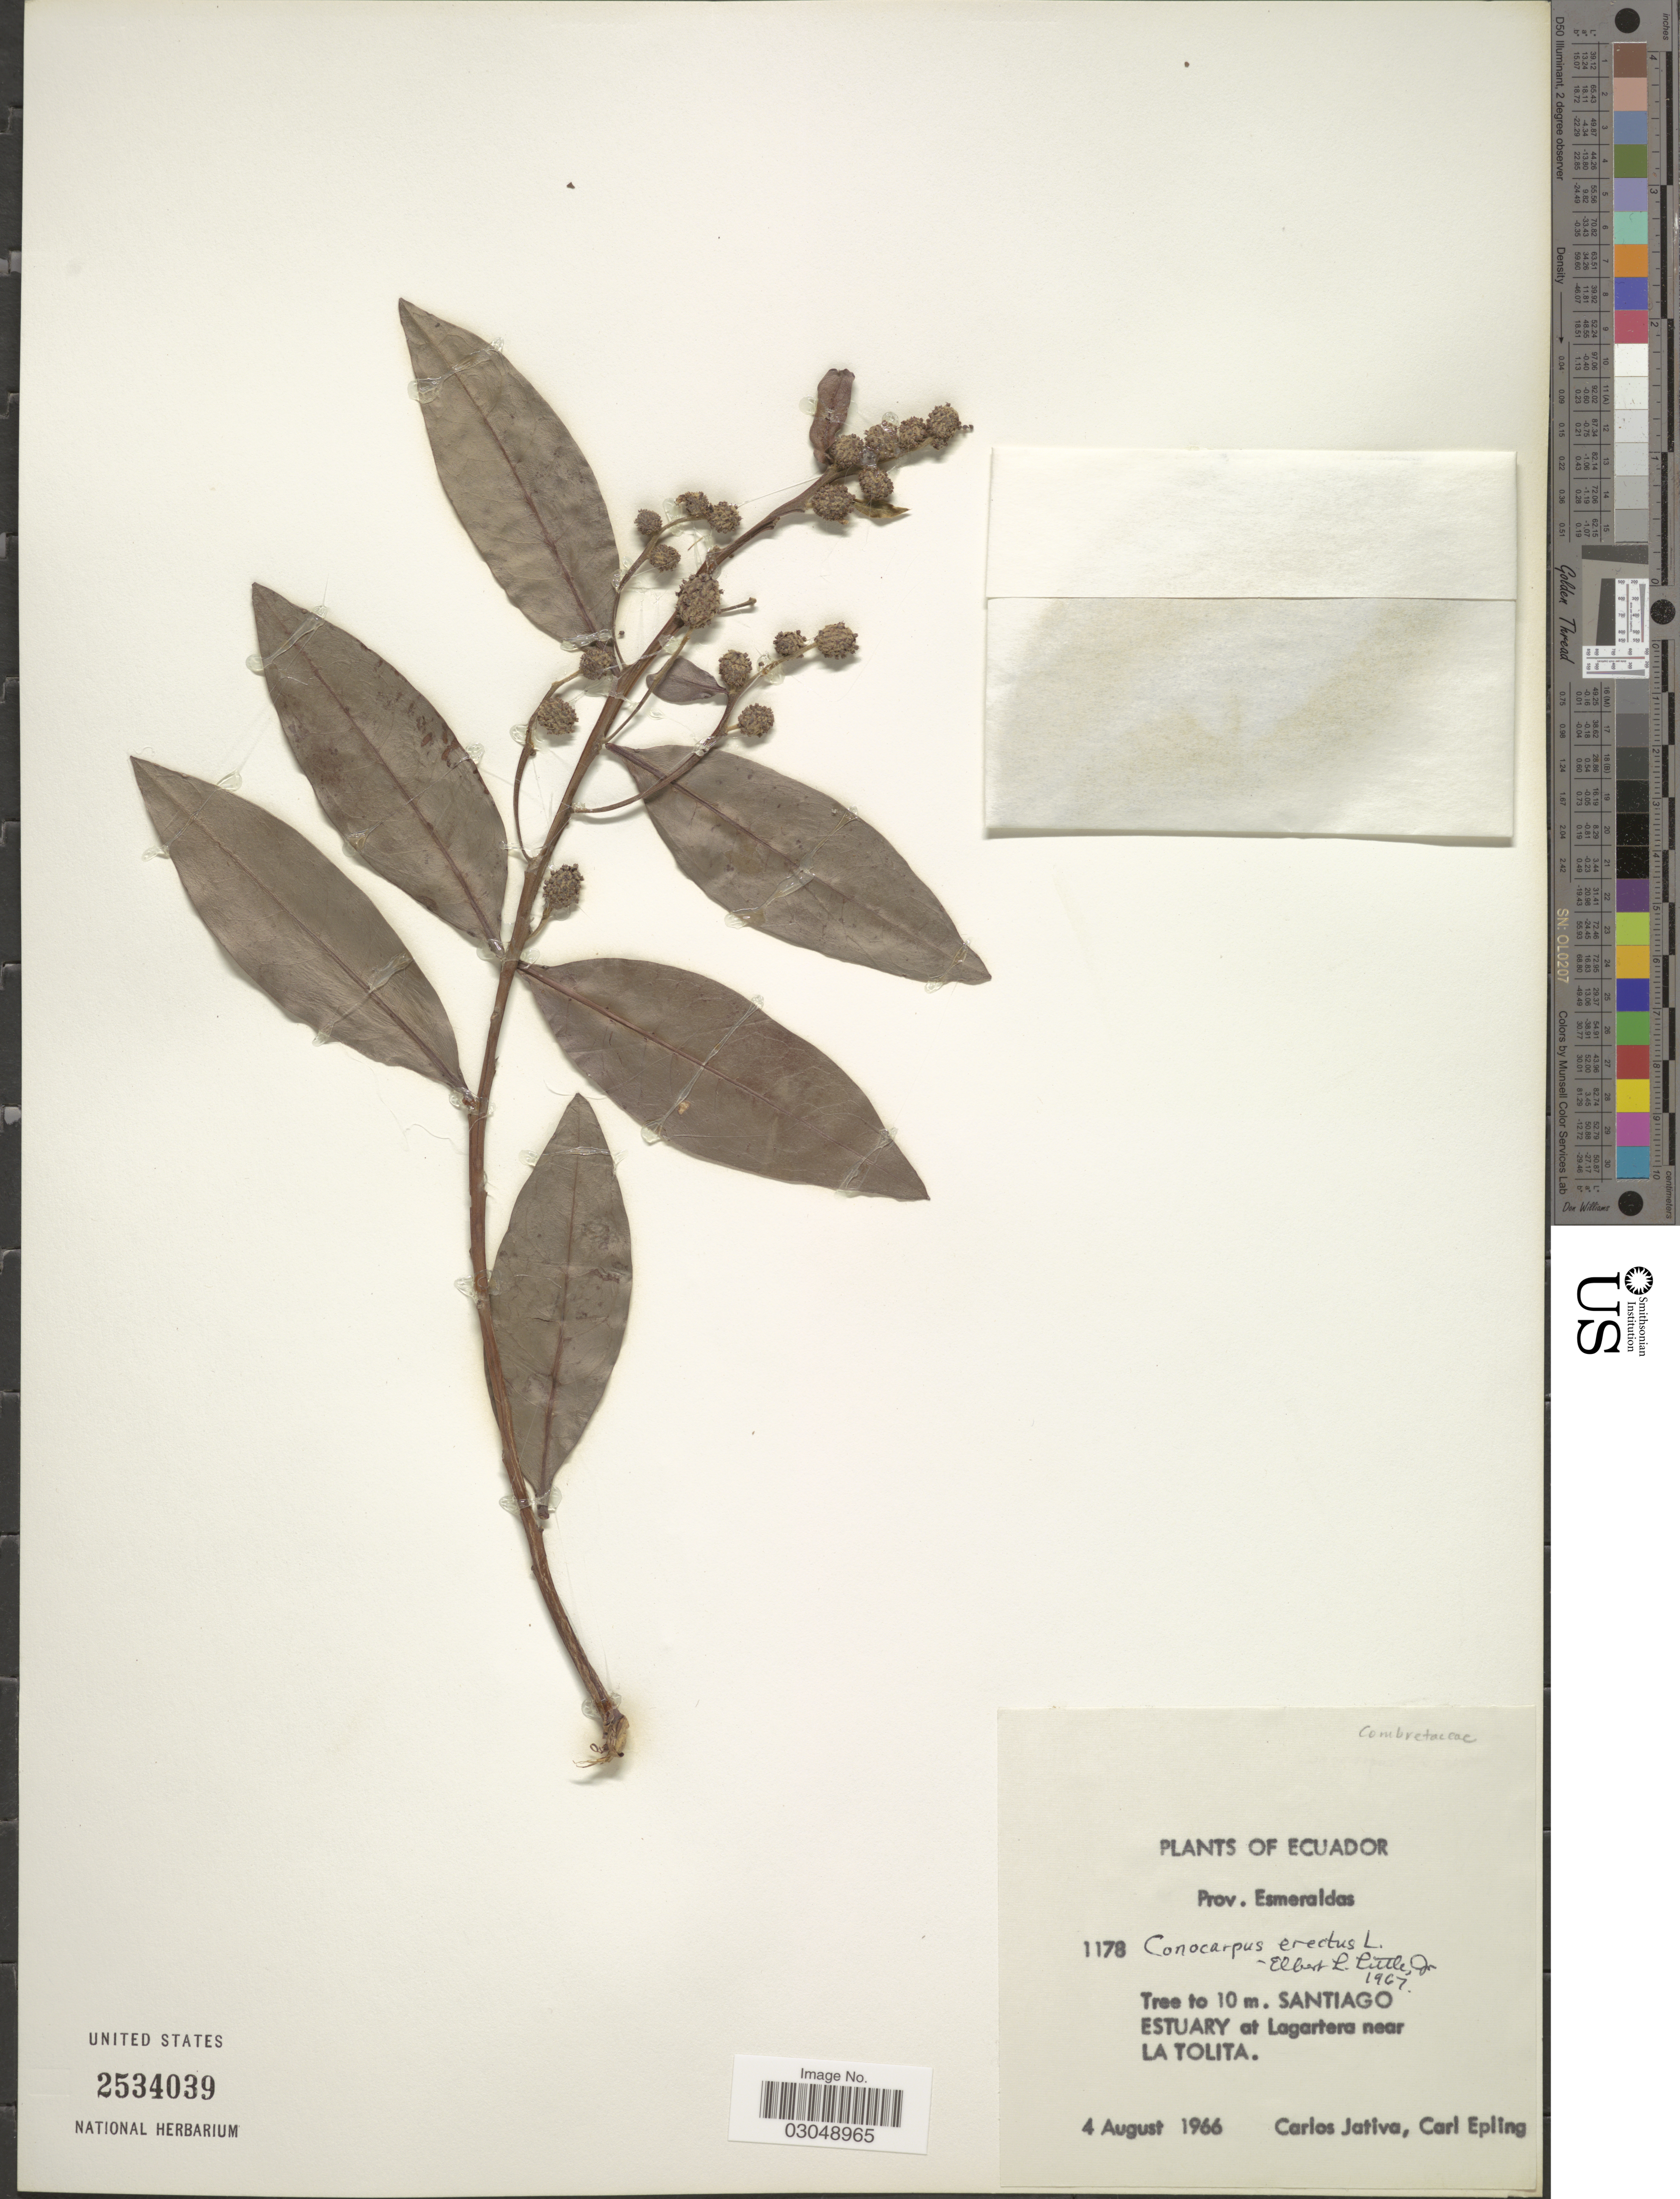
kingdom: Plantae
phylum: Tracheophyta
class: Magnoliopsida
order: Myrtales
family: Combretaceae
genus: Conocarpus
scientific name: Conocarpus erectus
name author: L.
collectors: C. D. Játiva & C. C. Epling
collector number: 1178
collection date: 1966-08-04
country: Ecuador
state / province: Esmeraldas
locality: Santiago Estuary at Lagartera near La Tolita.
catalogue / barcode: US 2534039